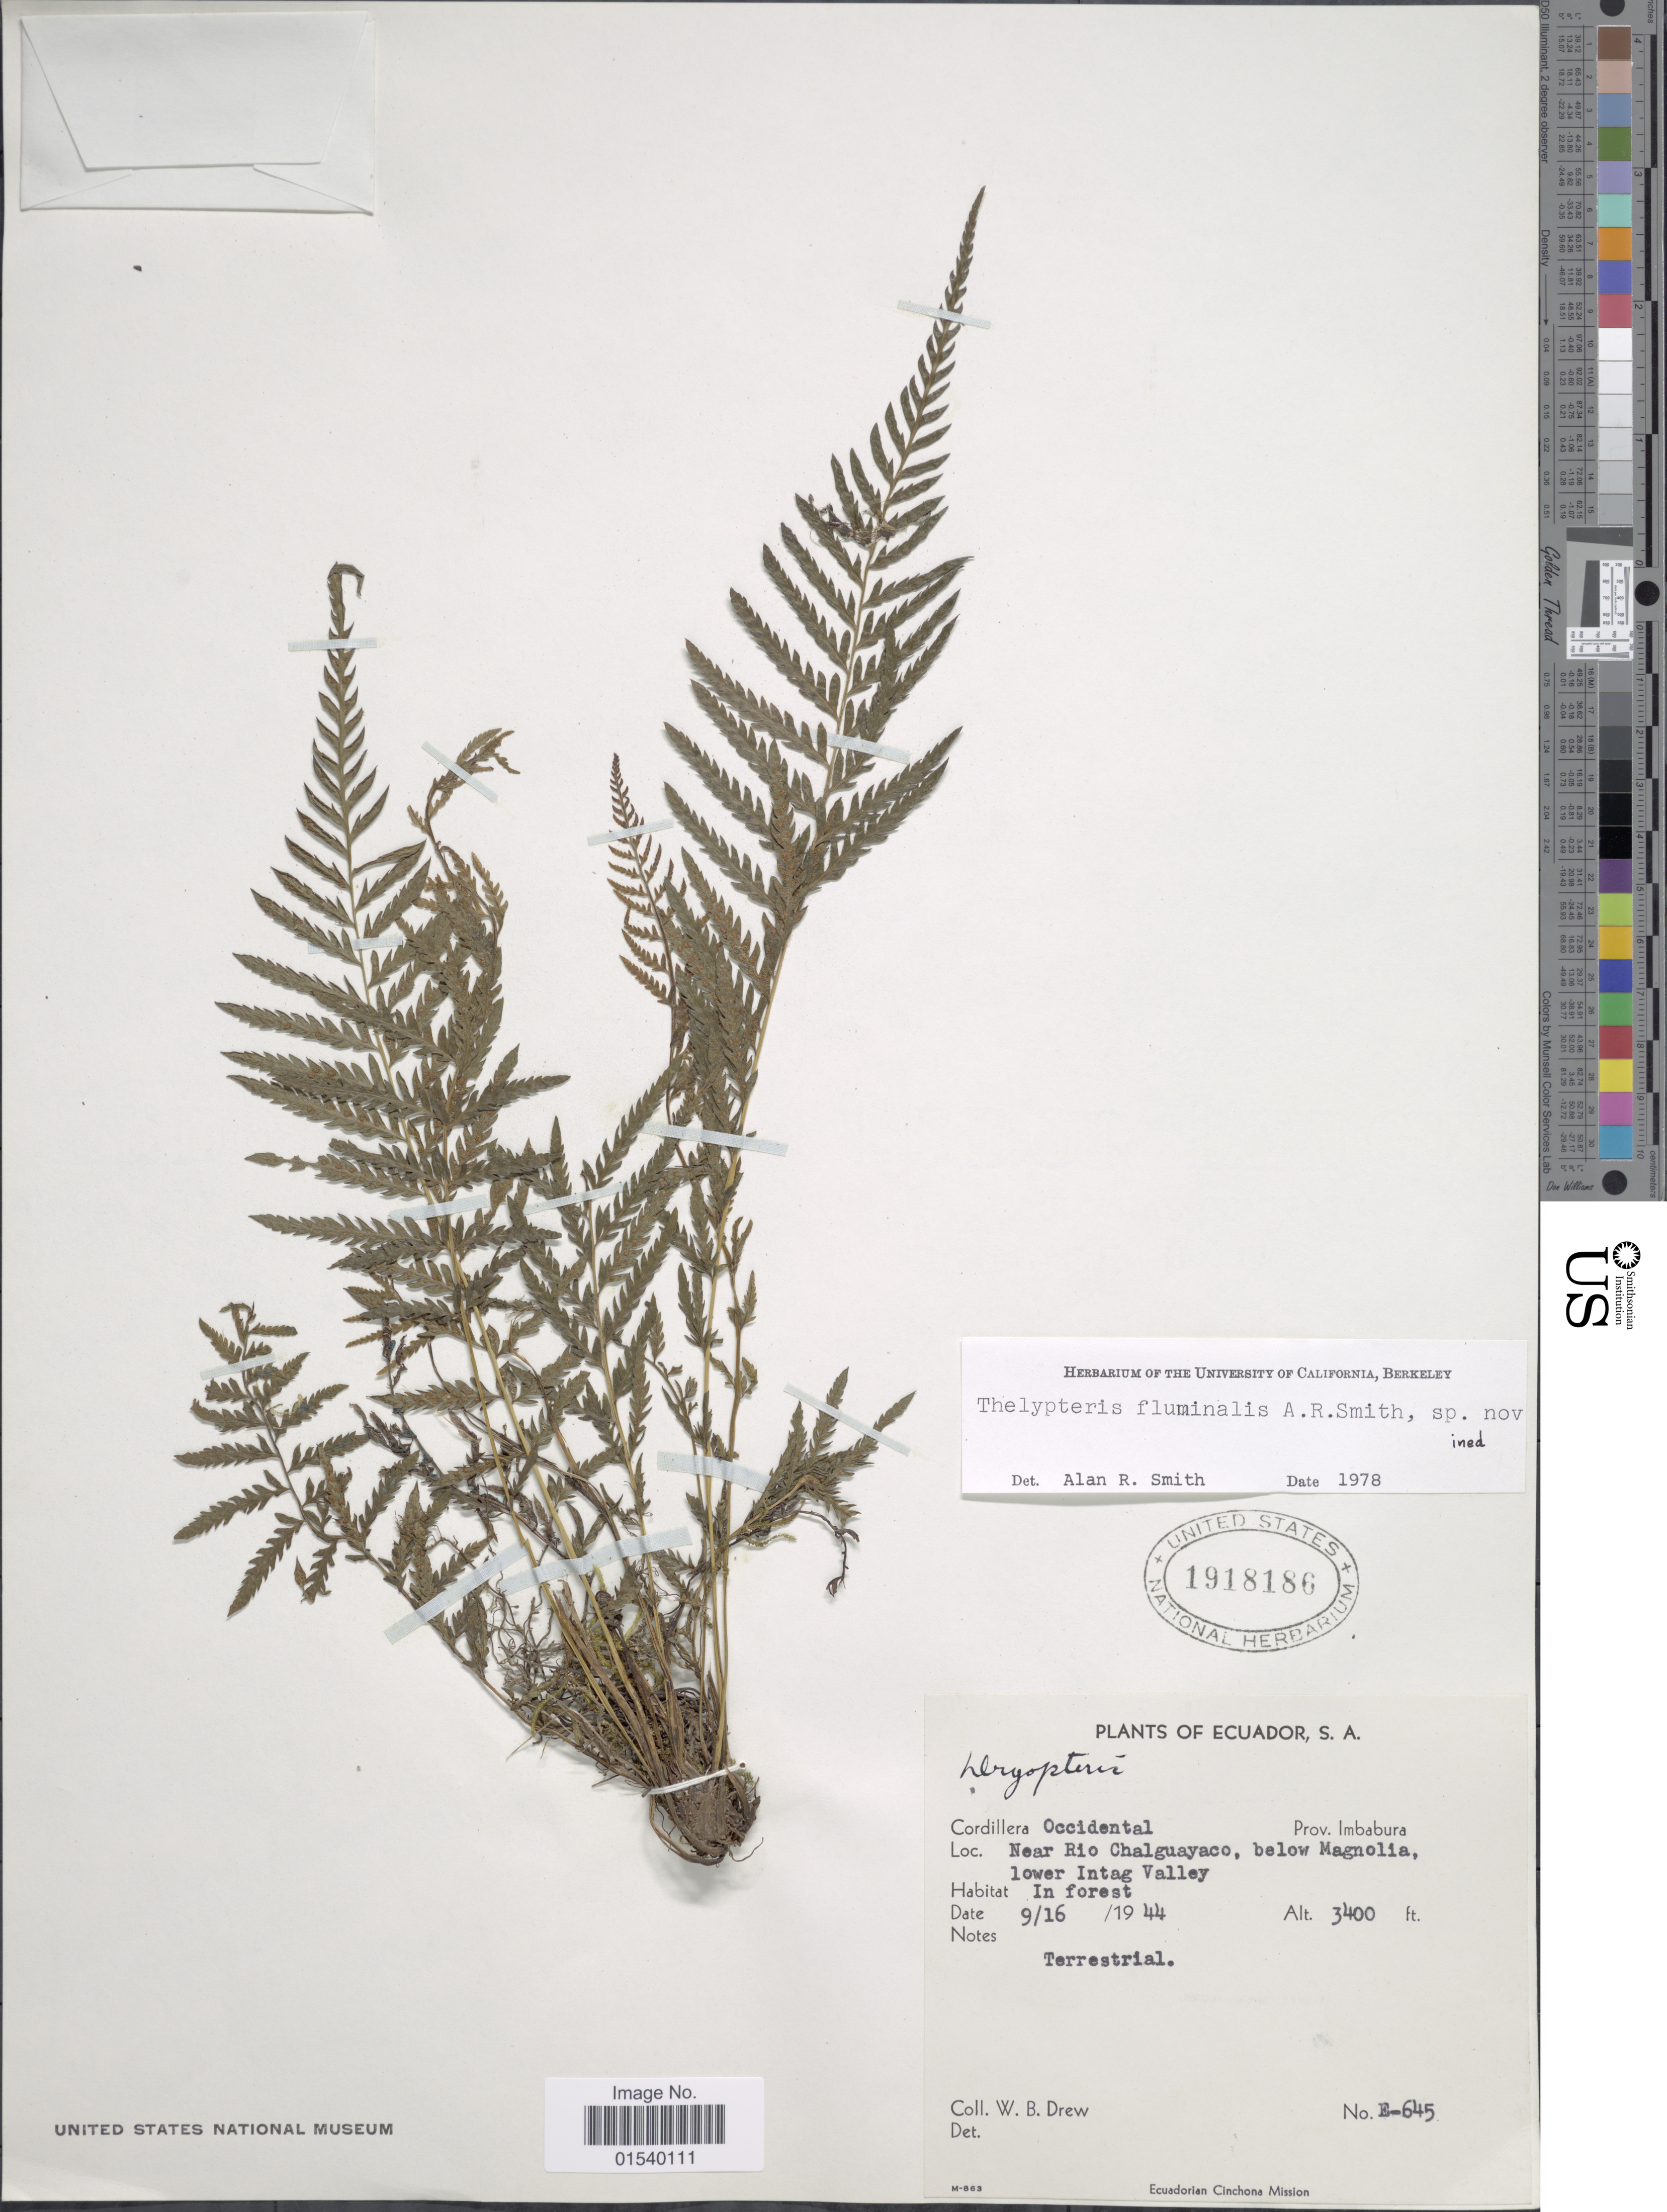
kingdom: Plantae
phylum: Tracheophyta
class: Polypodiopsida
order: Polypodiales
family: Thelypteridaceae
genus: Amauropelta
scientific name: Amauropelta fluminalis (A.R. Sm.) comb. nov., ined. 2015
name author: (A.R. Sm.)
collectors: W. B. Drew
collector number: E-645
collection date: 1944-09-16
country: Ecuador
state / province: Imbabura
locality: Cordillera Occidental, Near Rio Chalguayaco, below Magnolia, lower Intag Valley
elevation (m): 1036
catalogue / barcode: US 1918186